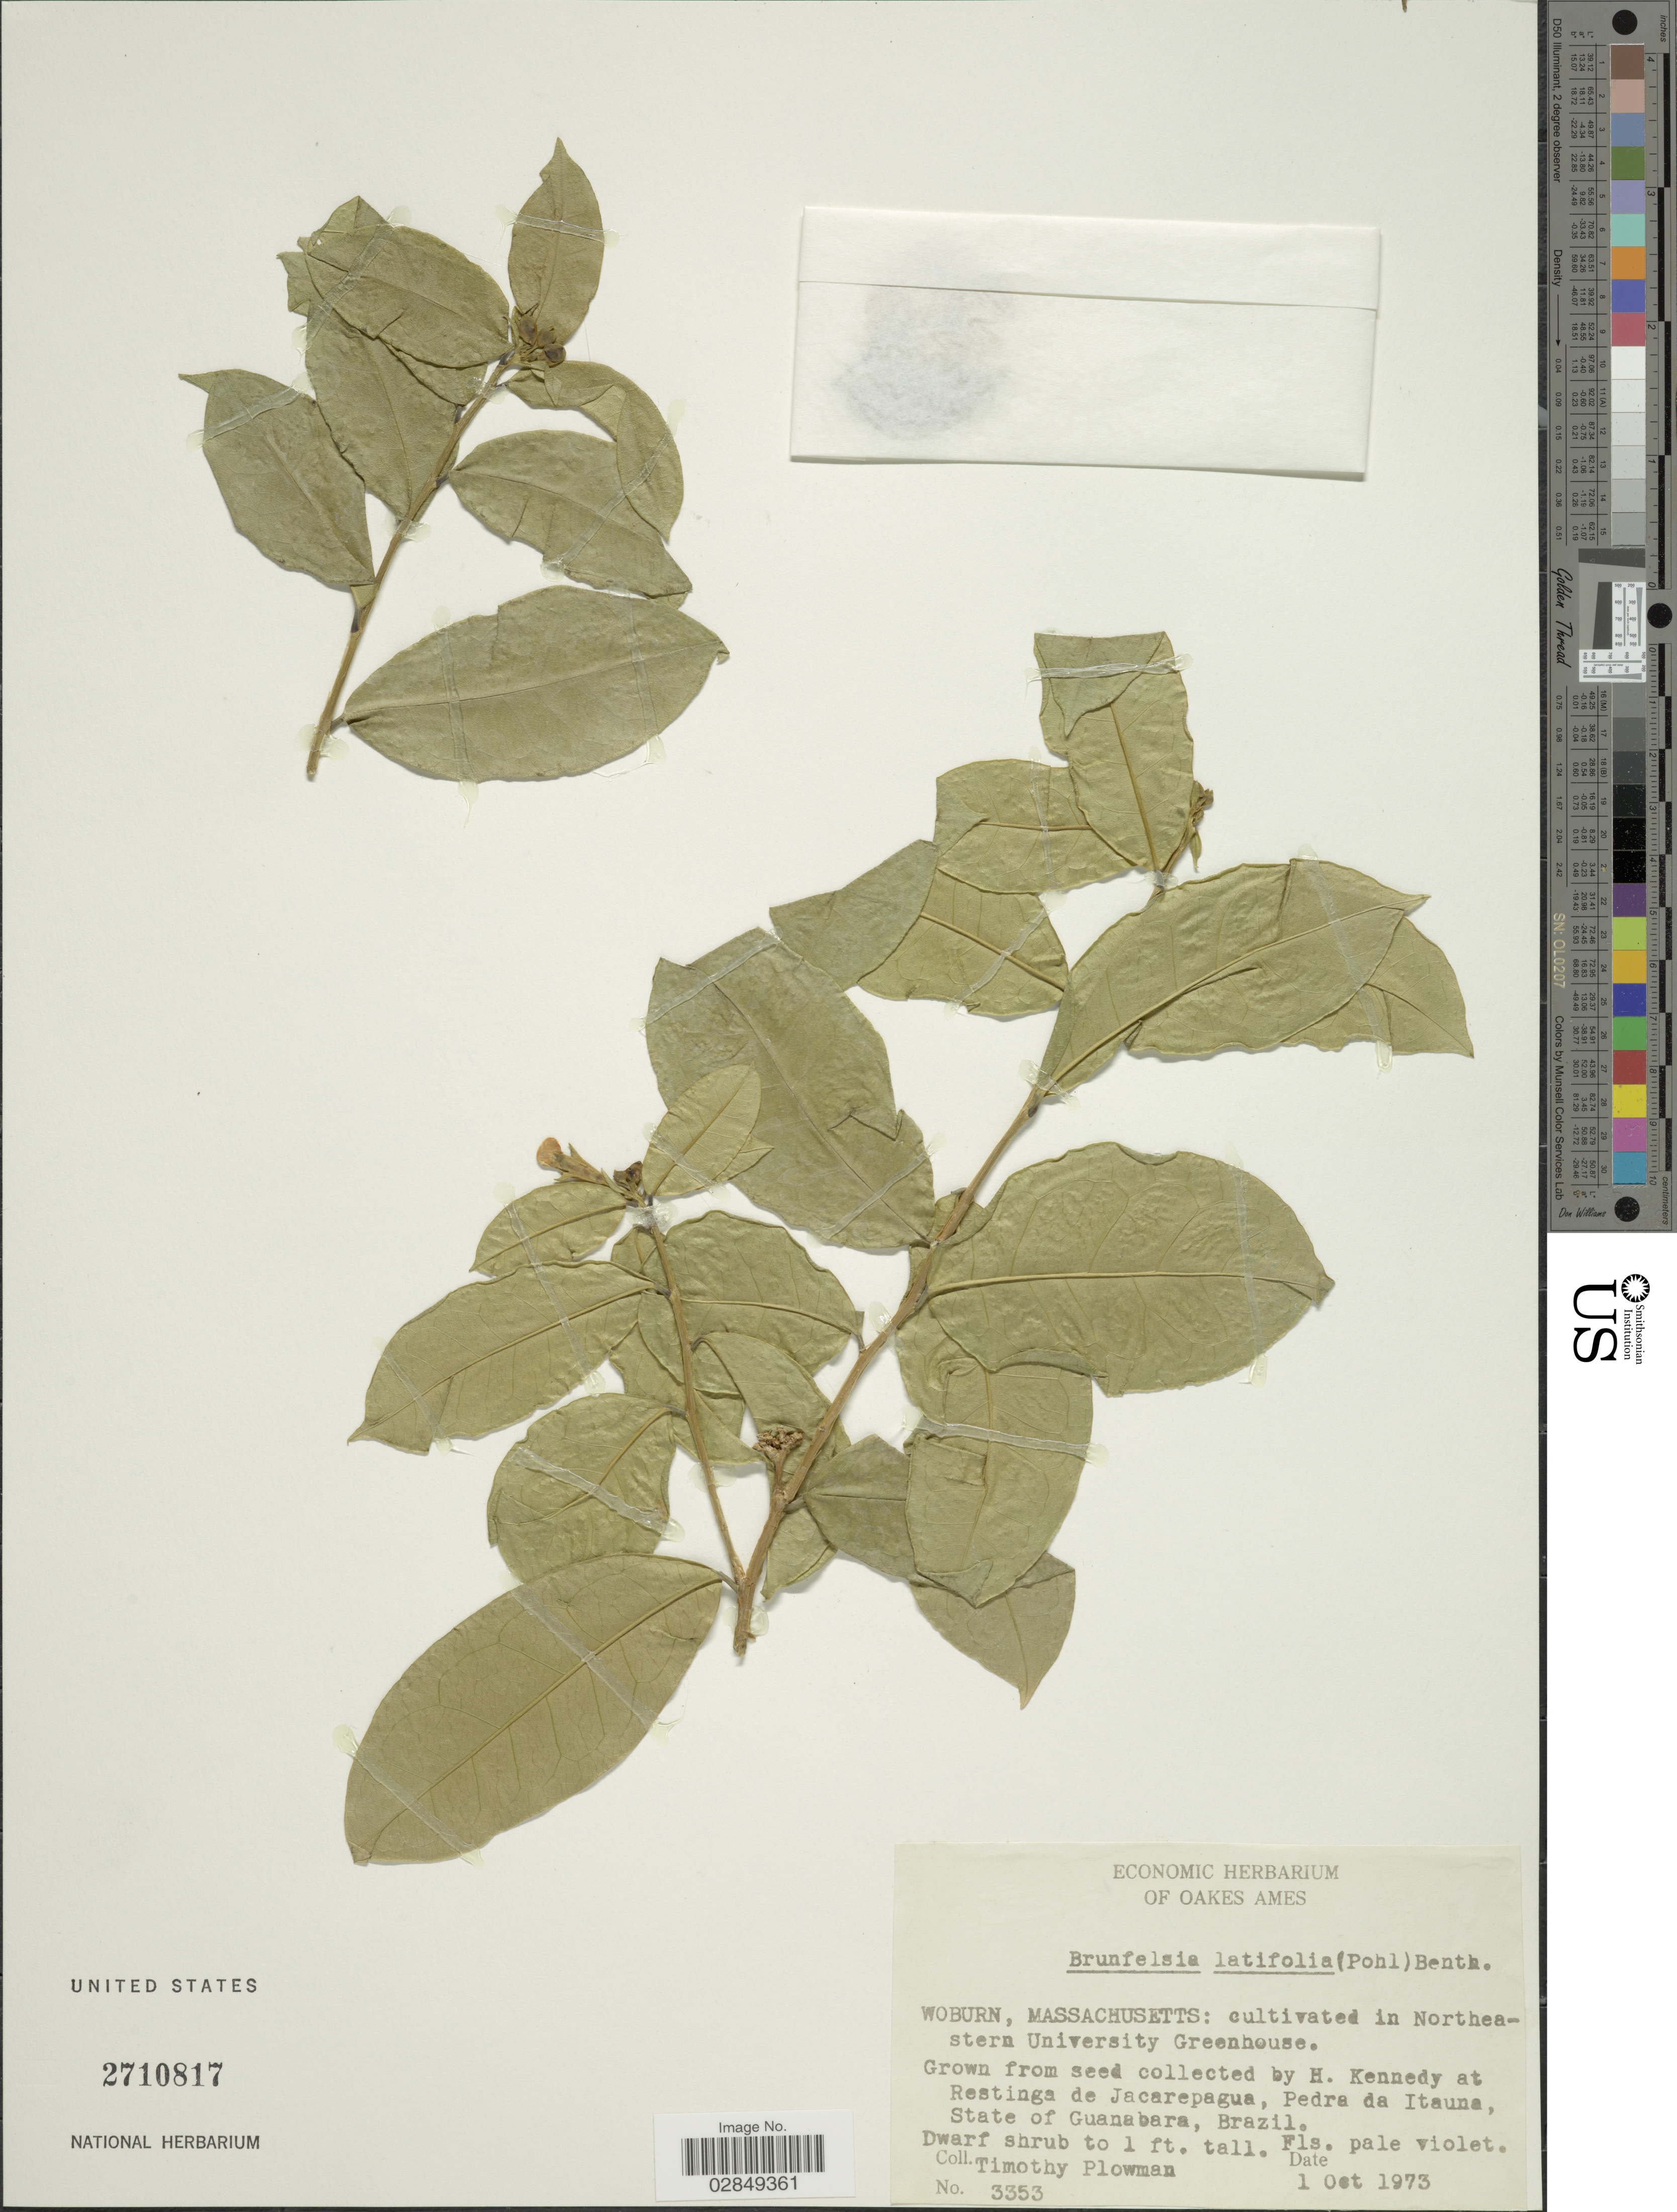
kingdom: Plantae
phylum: Tracheophyta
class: Magnoliopsida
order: Solanales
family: Solanaceae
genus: Brunfelsia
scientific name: Brunfelsia latifolia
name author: (Pohl) Benth.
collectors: T. Plowman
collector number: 3353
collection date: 1973-10-01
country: United States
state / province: Massachusetts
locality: Woburn, Massachusetts: cultivated in Northeastern University Greenhouse.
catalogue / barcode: US 2710817